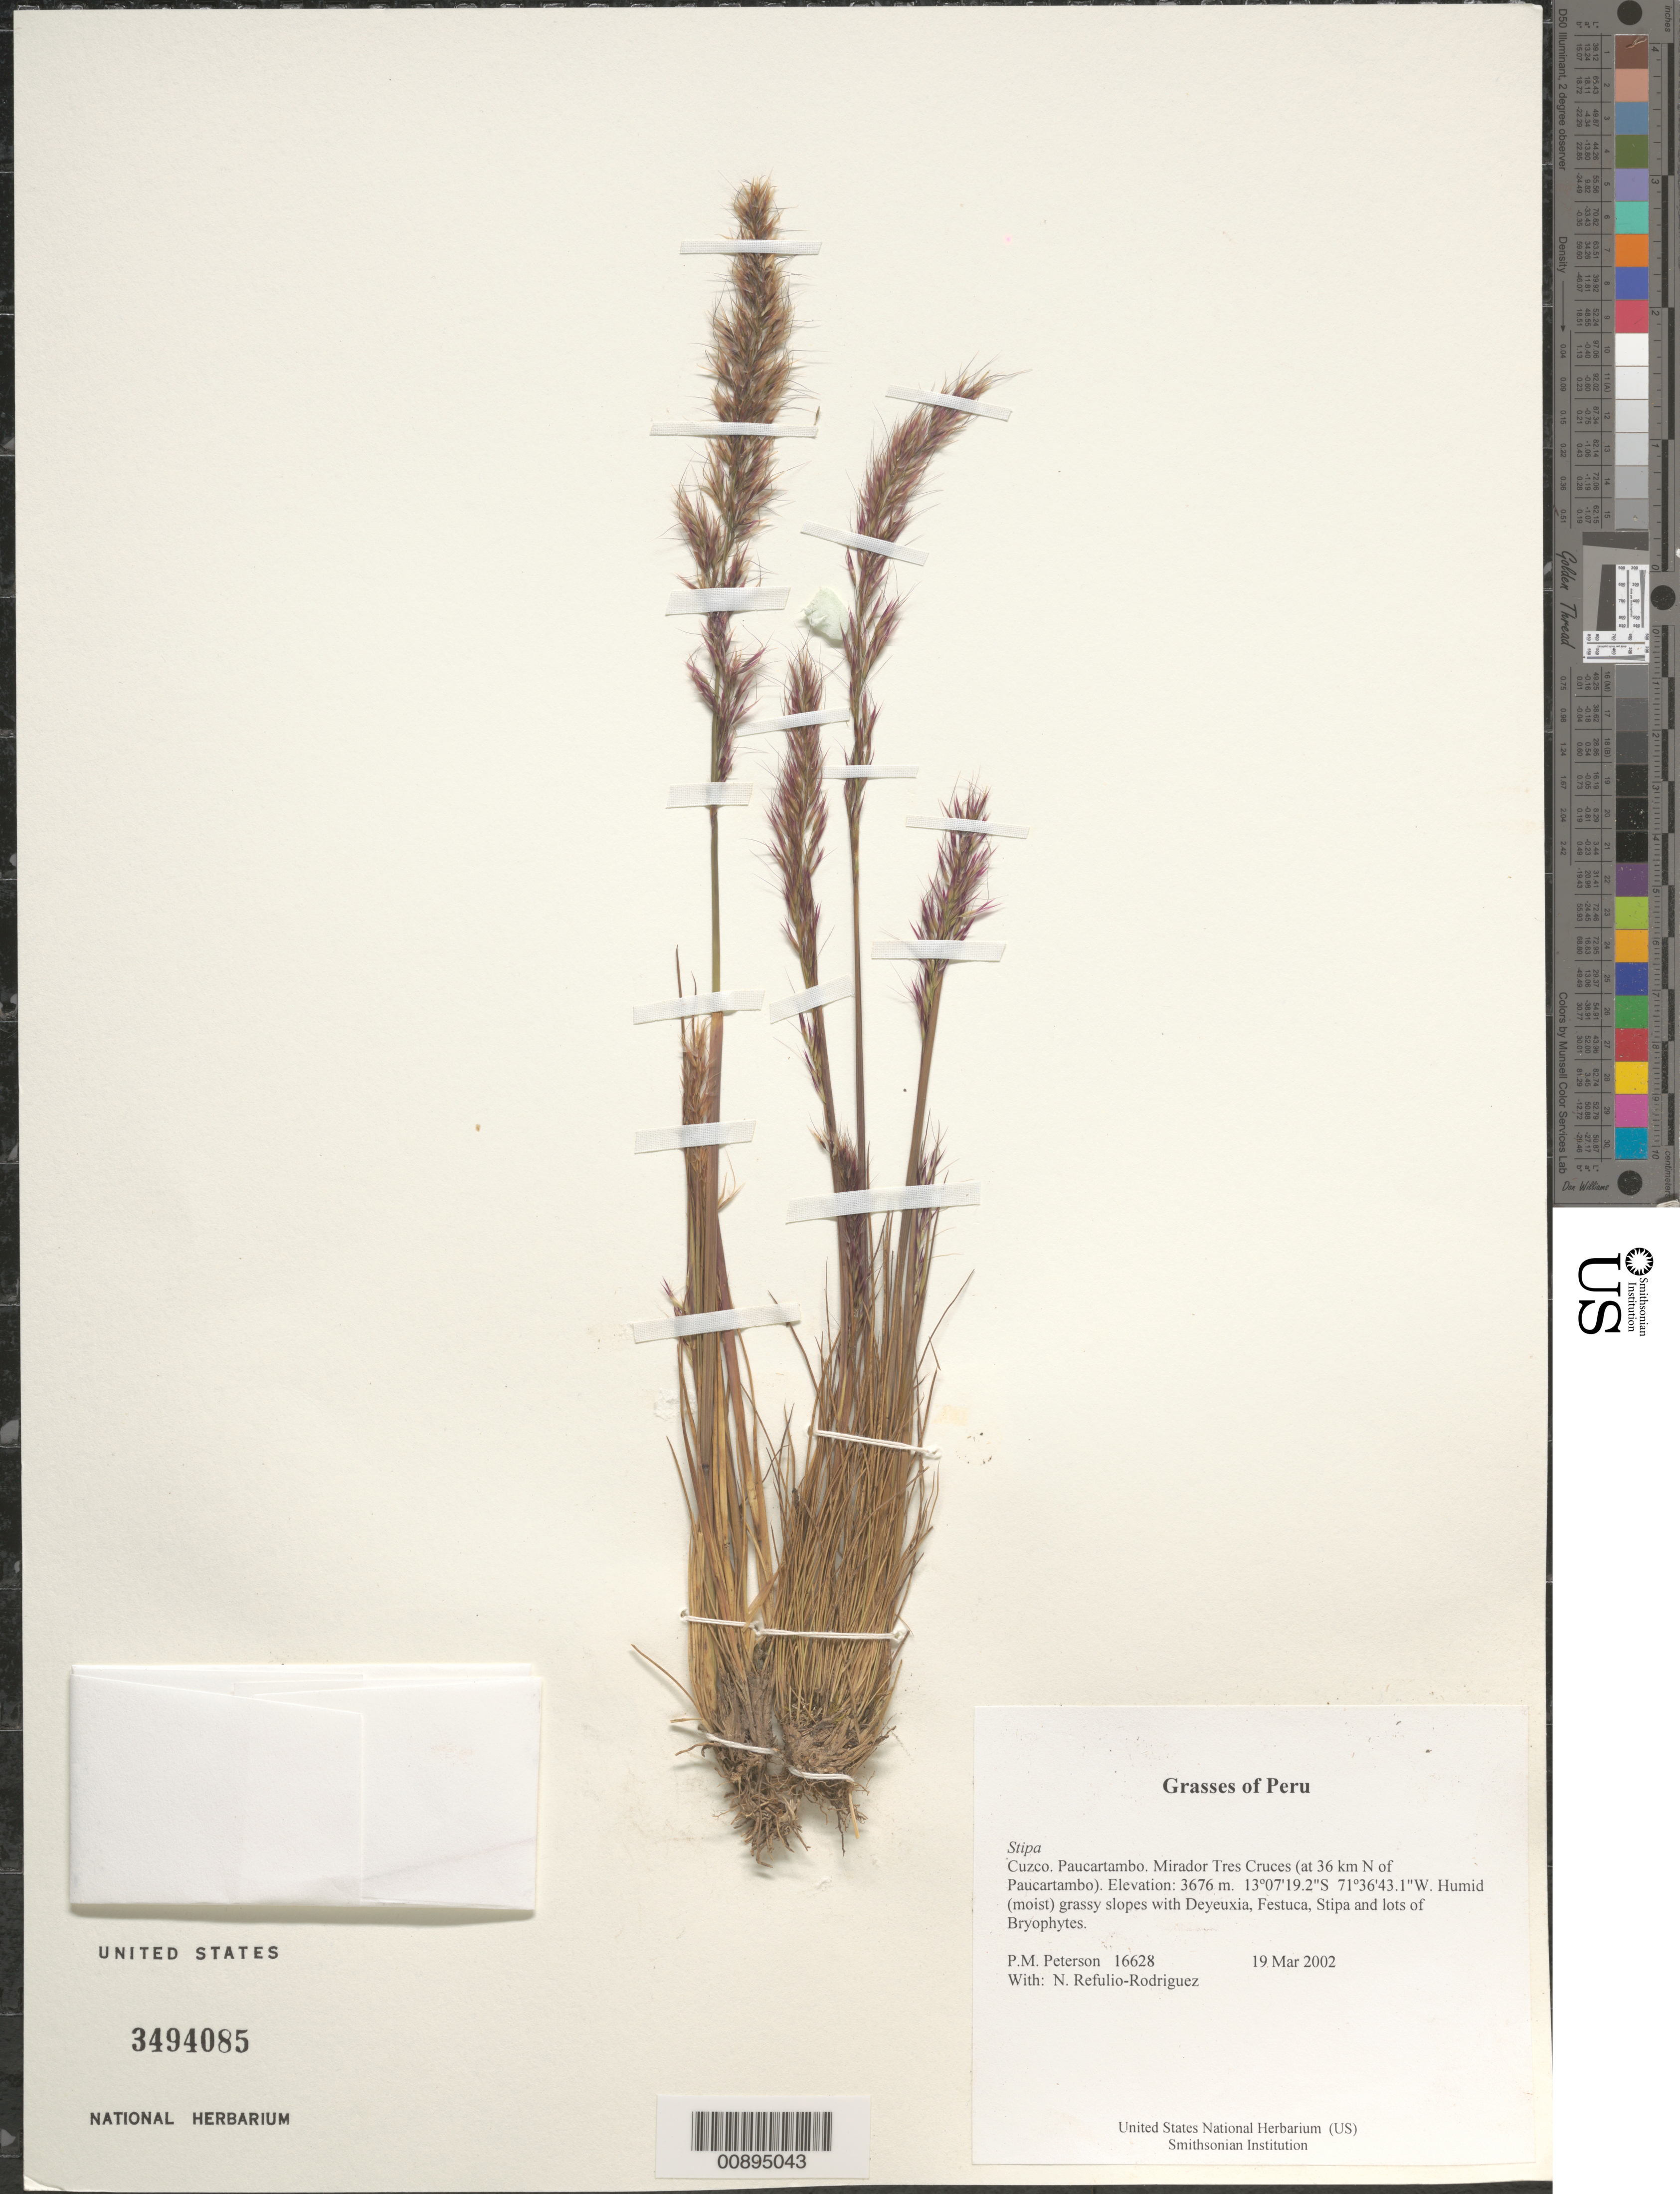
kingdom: Plantae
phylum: Tracheophyta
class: Liliopsida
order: Poales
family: Poaceae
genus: Anatherostipa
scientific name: Anatherostipa hans-meyeri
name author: (Pilg.) Peñailillo B.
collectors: P. M. Peterson & N. Refulio-Rodríguez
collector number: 16628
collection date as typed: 19 Mar 2002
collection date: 2002-03-19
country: Peru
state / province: Cusco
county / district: Paucartambo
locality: Mirador Tres Cruces (at 36 km N of Paucartambo).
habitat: Humid (moist) grassy slopes with ~Deyeuxia, Festuca, Stipa~ and lots of Bryophytes.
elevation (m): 3676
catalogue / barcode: US 3494085